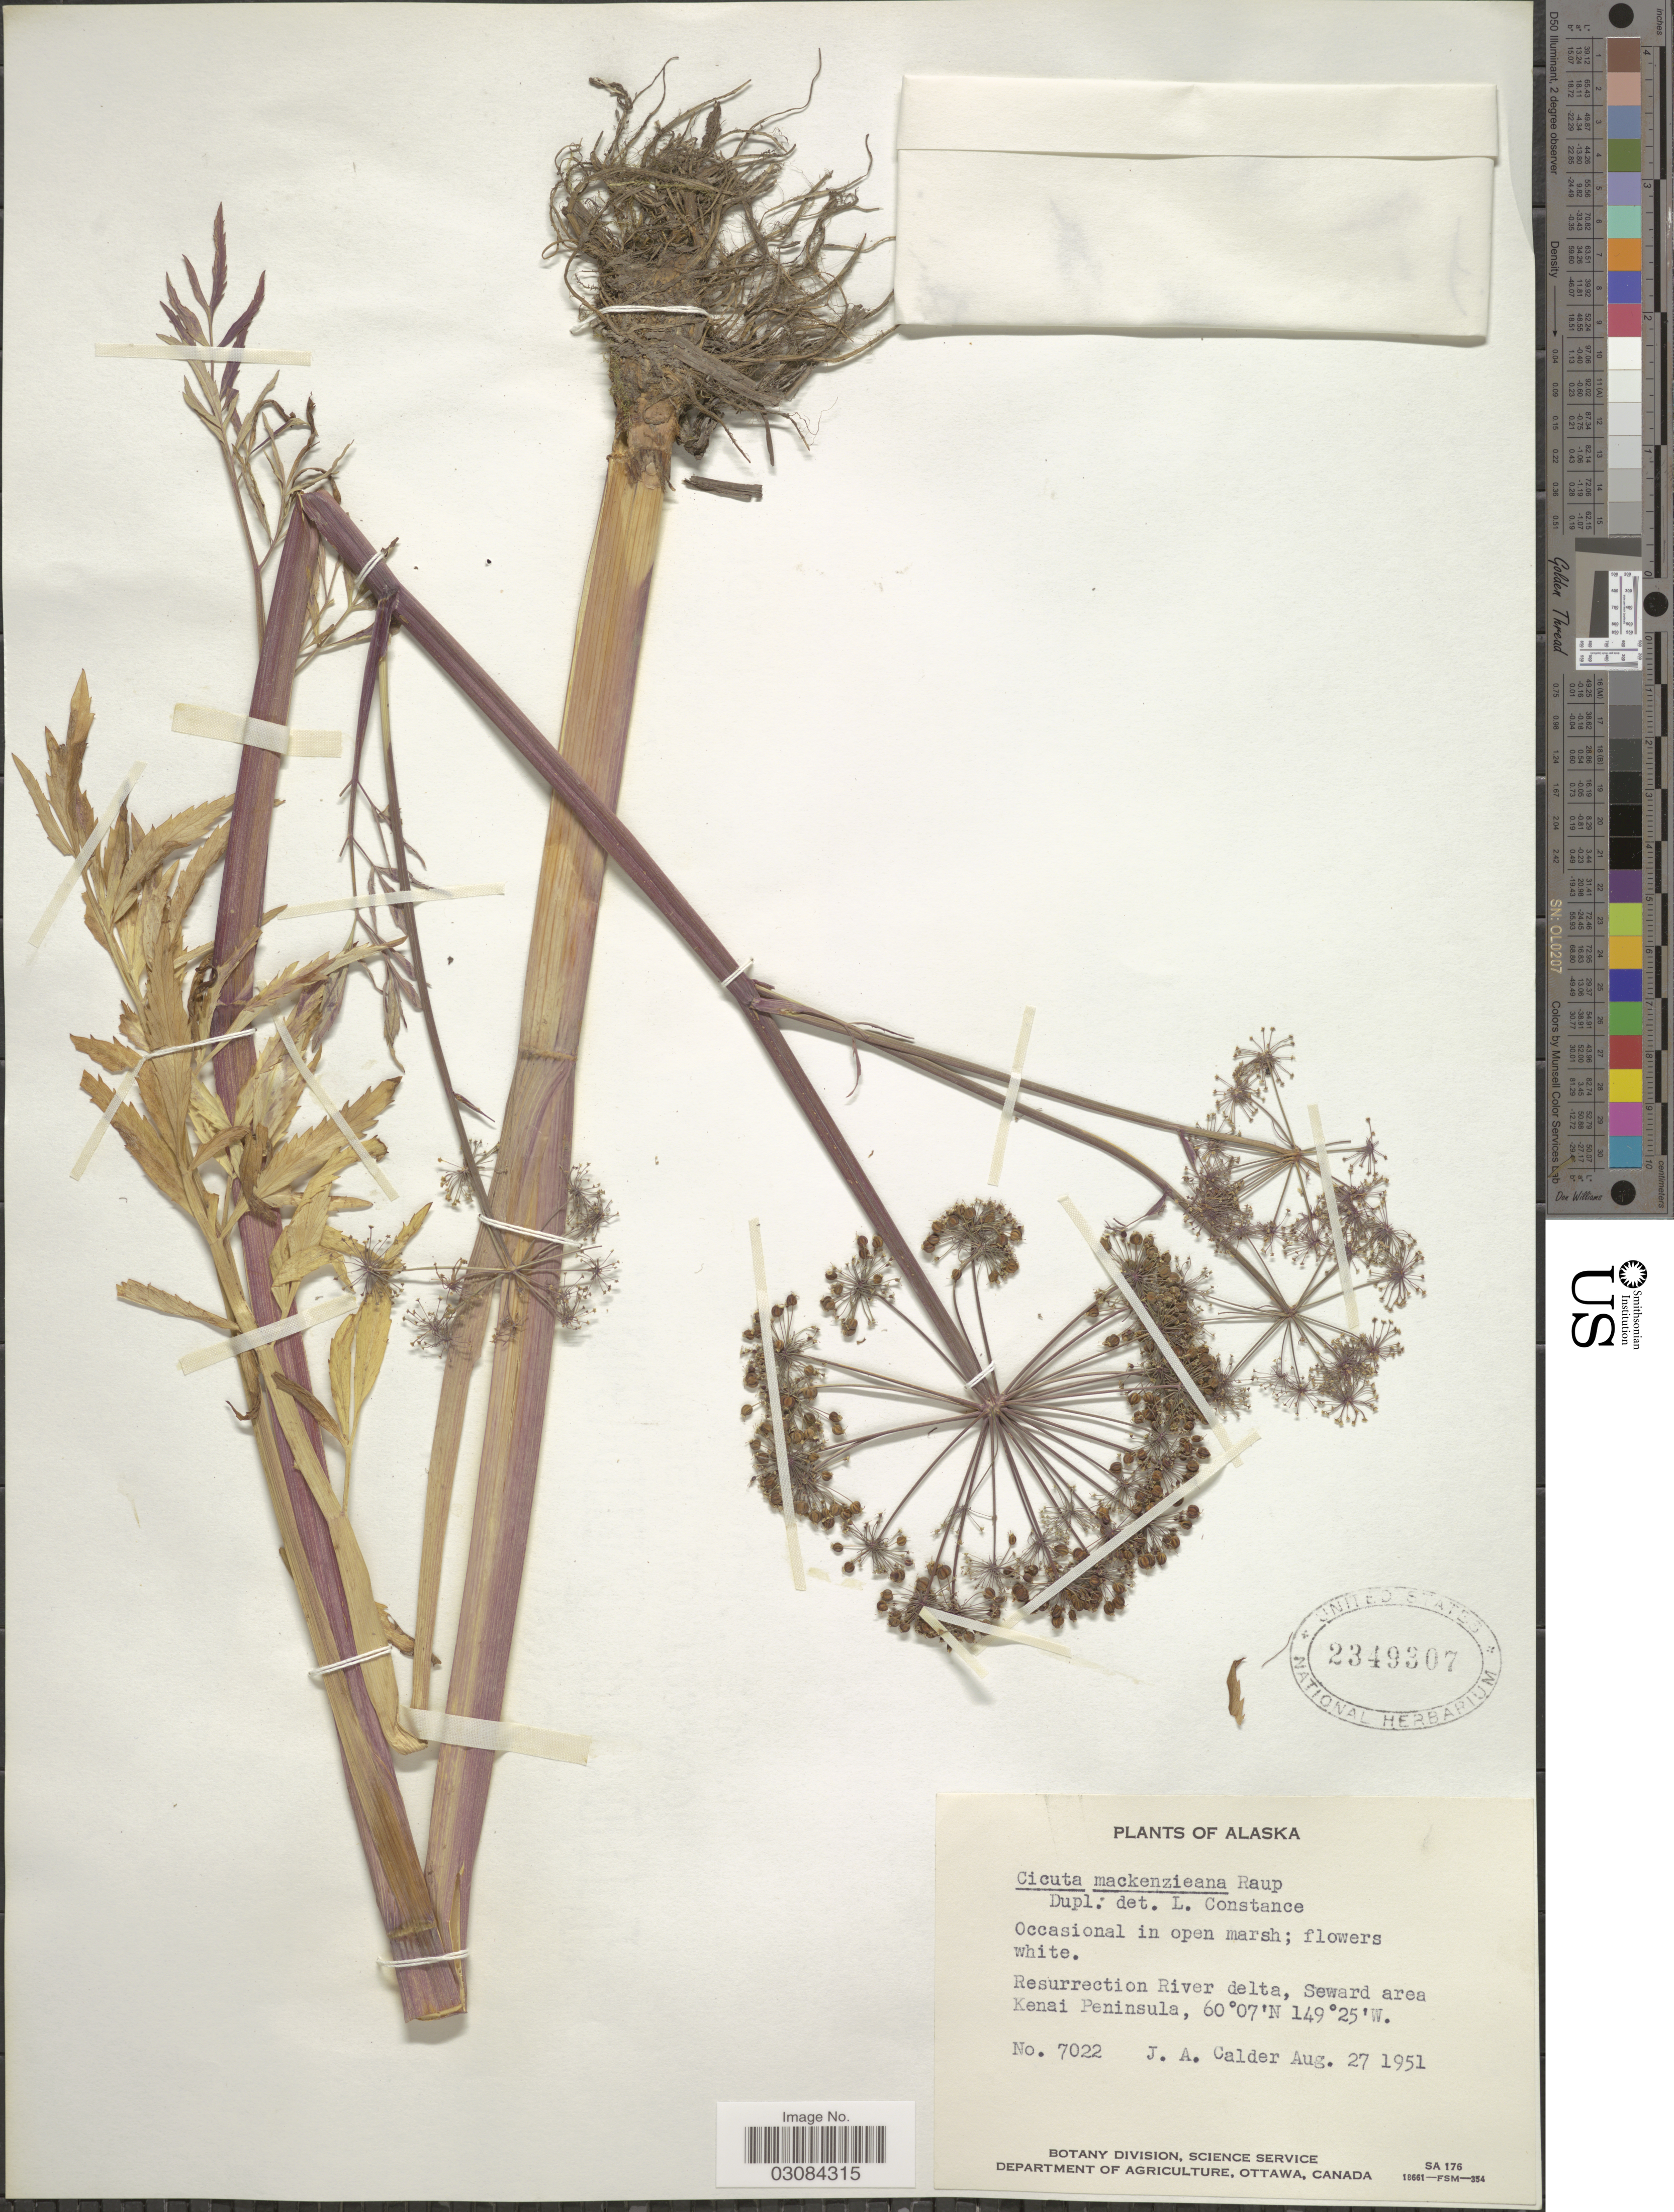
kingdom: Plantae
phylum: Tracheophyta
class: Magnoliopsida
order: Apiales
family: Apiaceae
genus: Cicuta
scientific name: Cicuta mackenzieana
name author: Raup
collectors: J. A. Calder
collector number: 7022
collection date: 1951-08-27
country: United States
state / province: Alaska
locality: Resurrection River delta, Seward area Kenai Peninsula.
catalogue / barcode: US 2349307